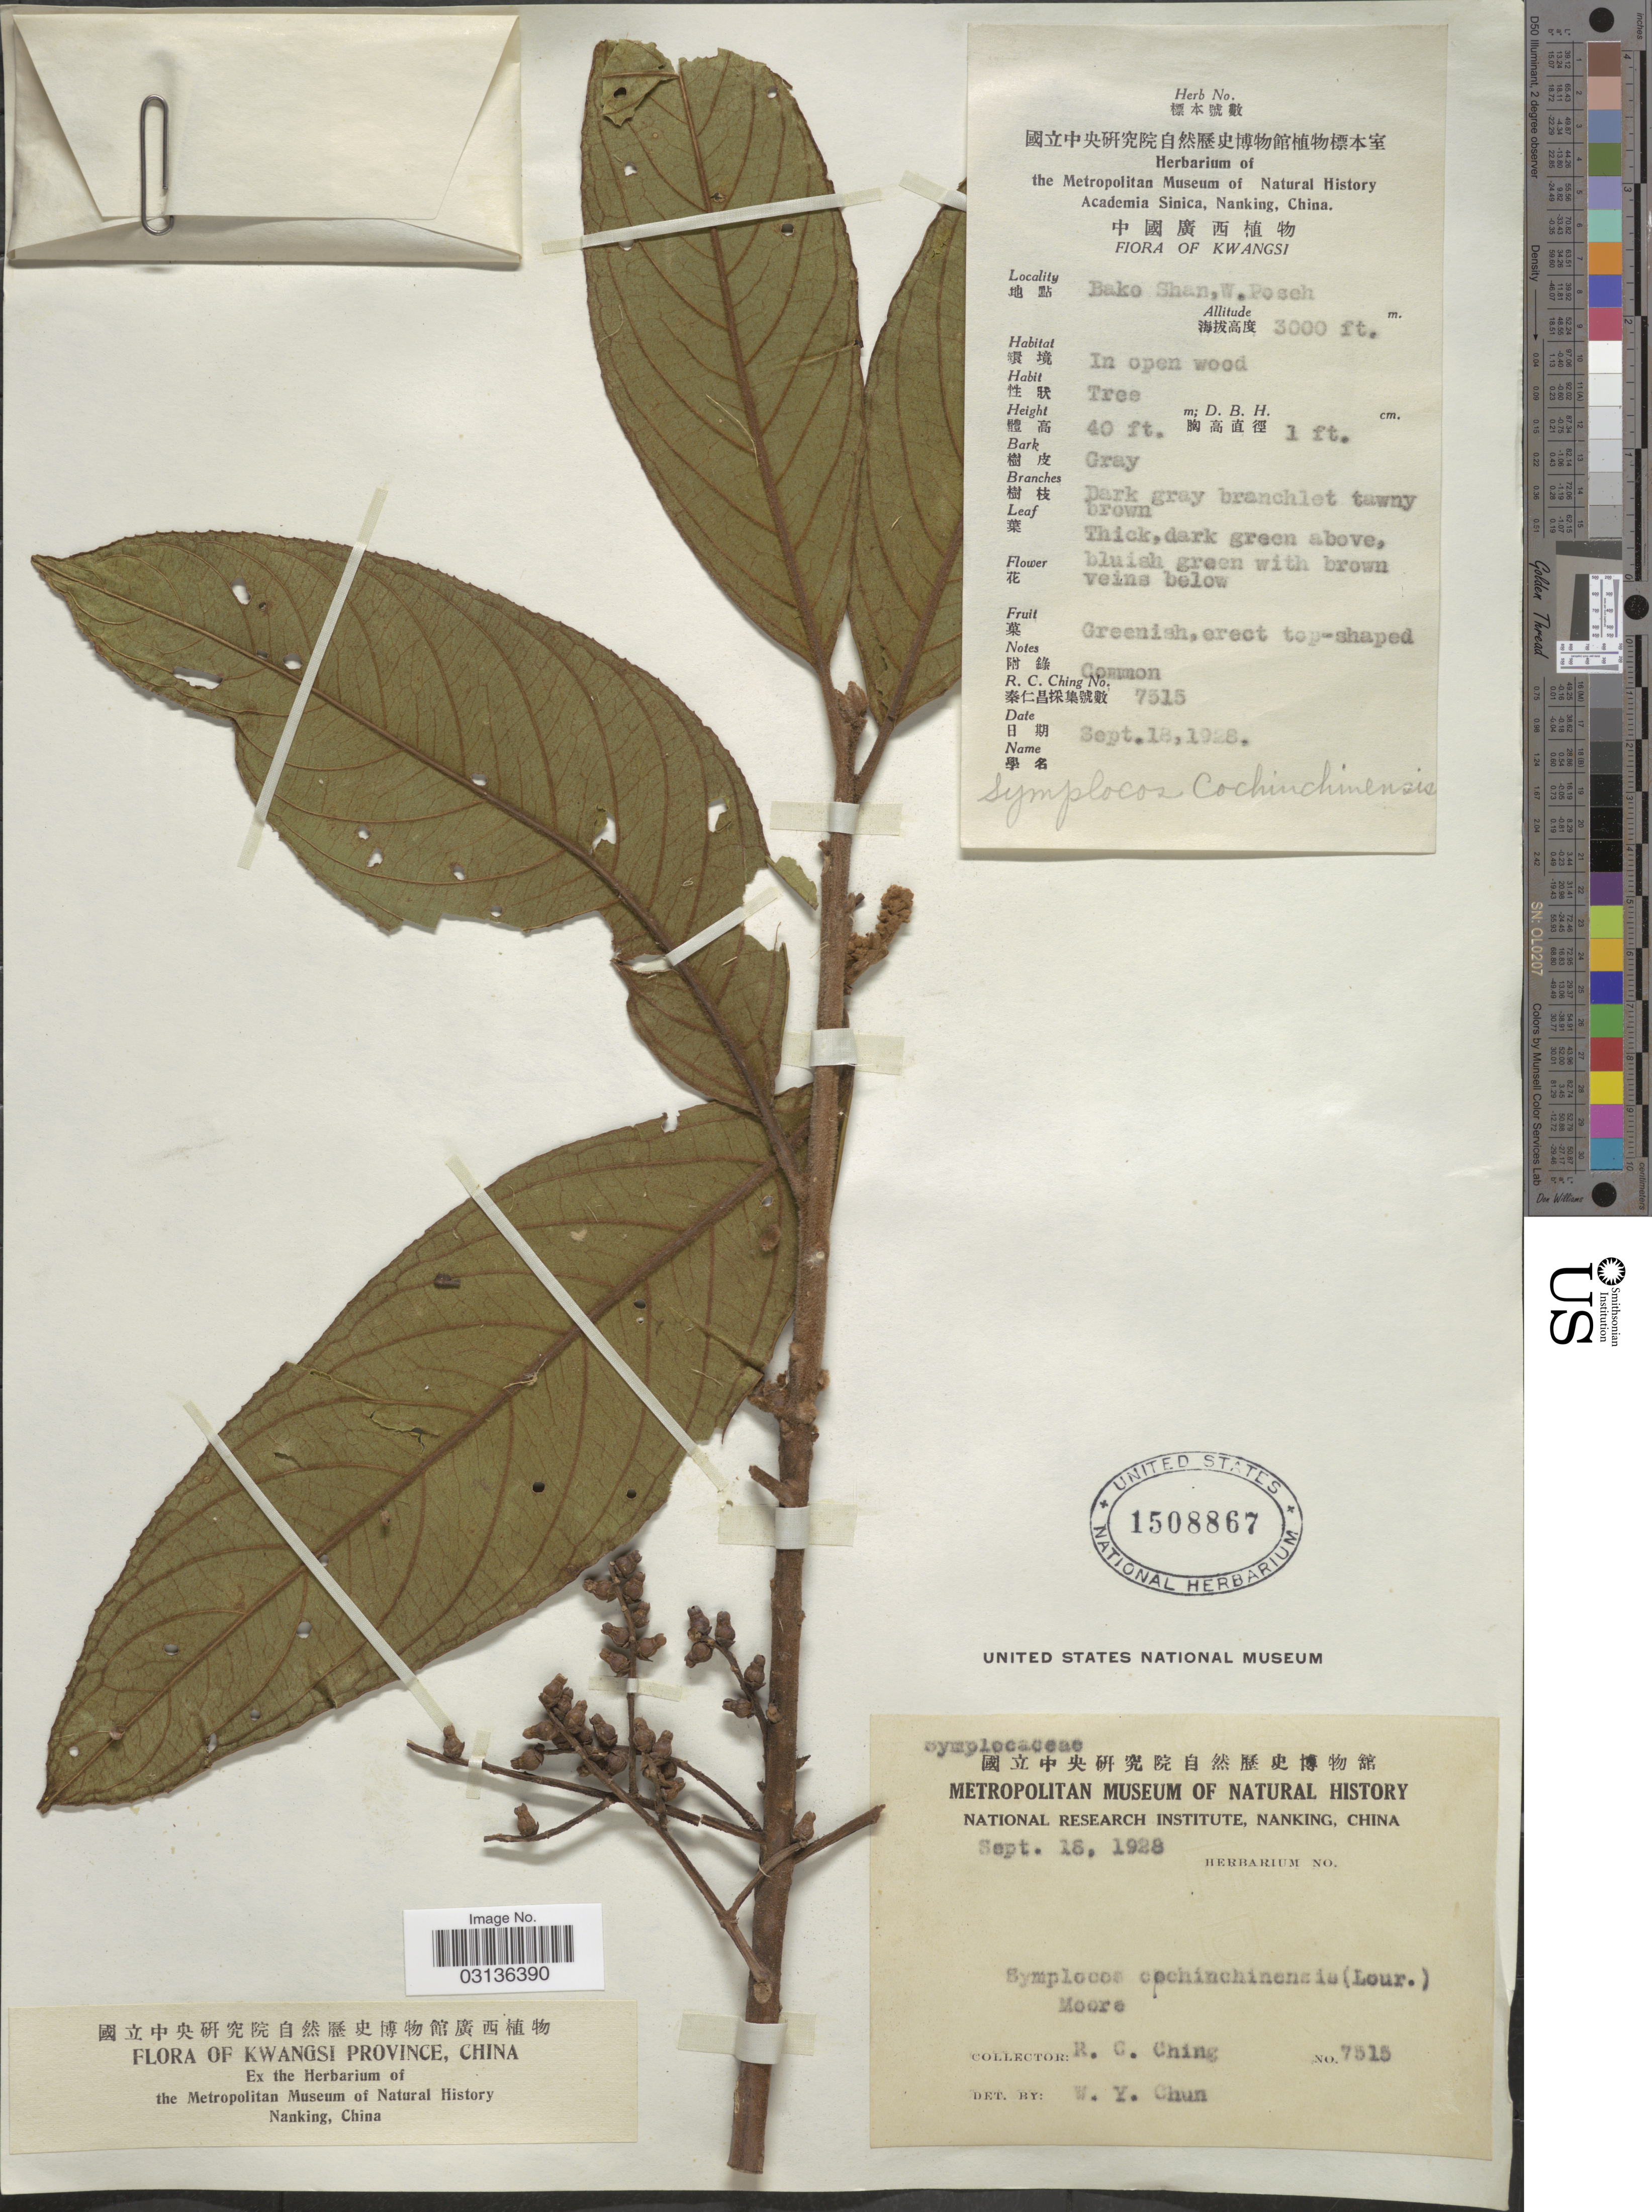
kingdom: Plantae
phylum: Tracheophyta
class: Magnoliopsida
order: Ericales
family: Symplocaceae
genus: Symplocos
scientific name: Symplocos cochinchinensis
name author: (Lour.) S. Moore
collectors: R. C. Ching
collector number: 7515*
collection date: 1928-09-18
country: China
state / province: Guangxi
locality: Kwangsi. Bako Shan, W. Poseh.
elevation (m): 914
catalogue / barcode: US 1508867